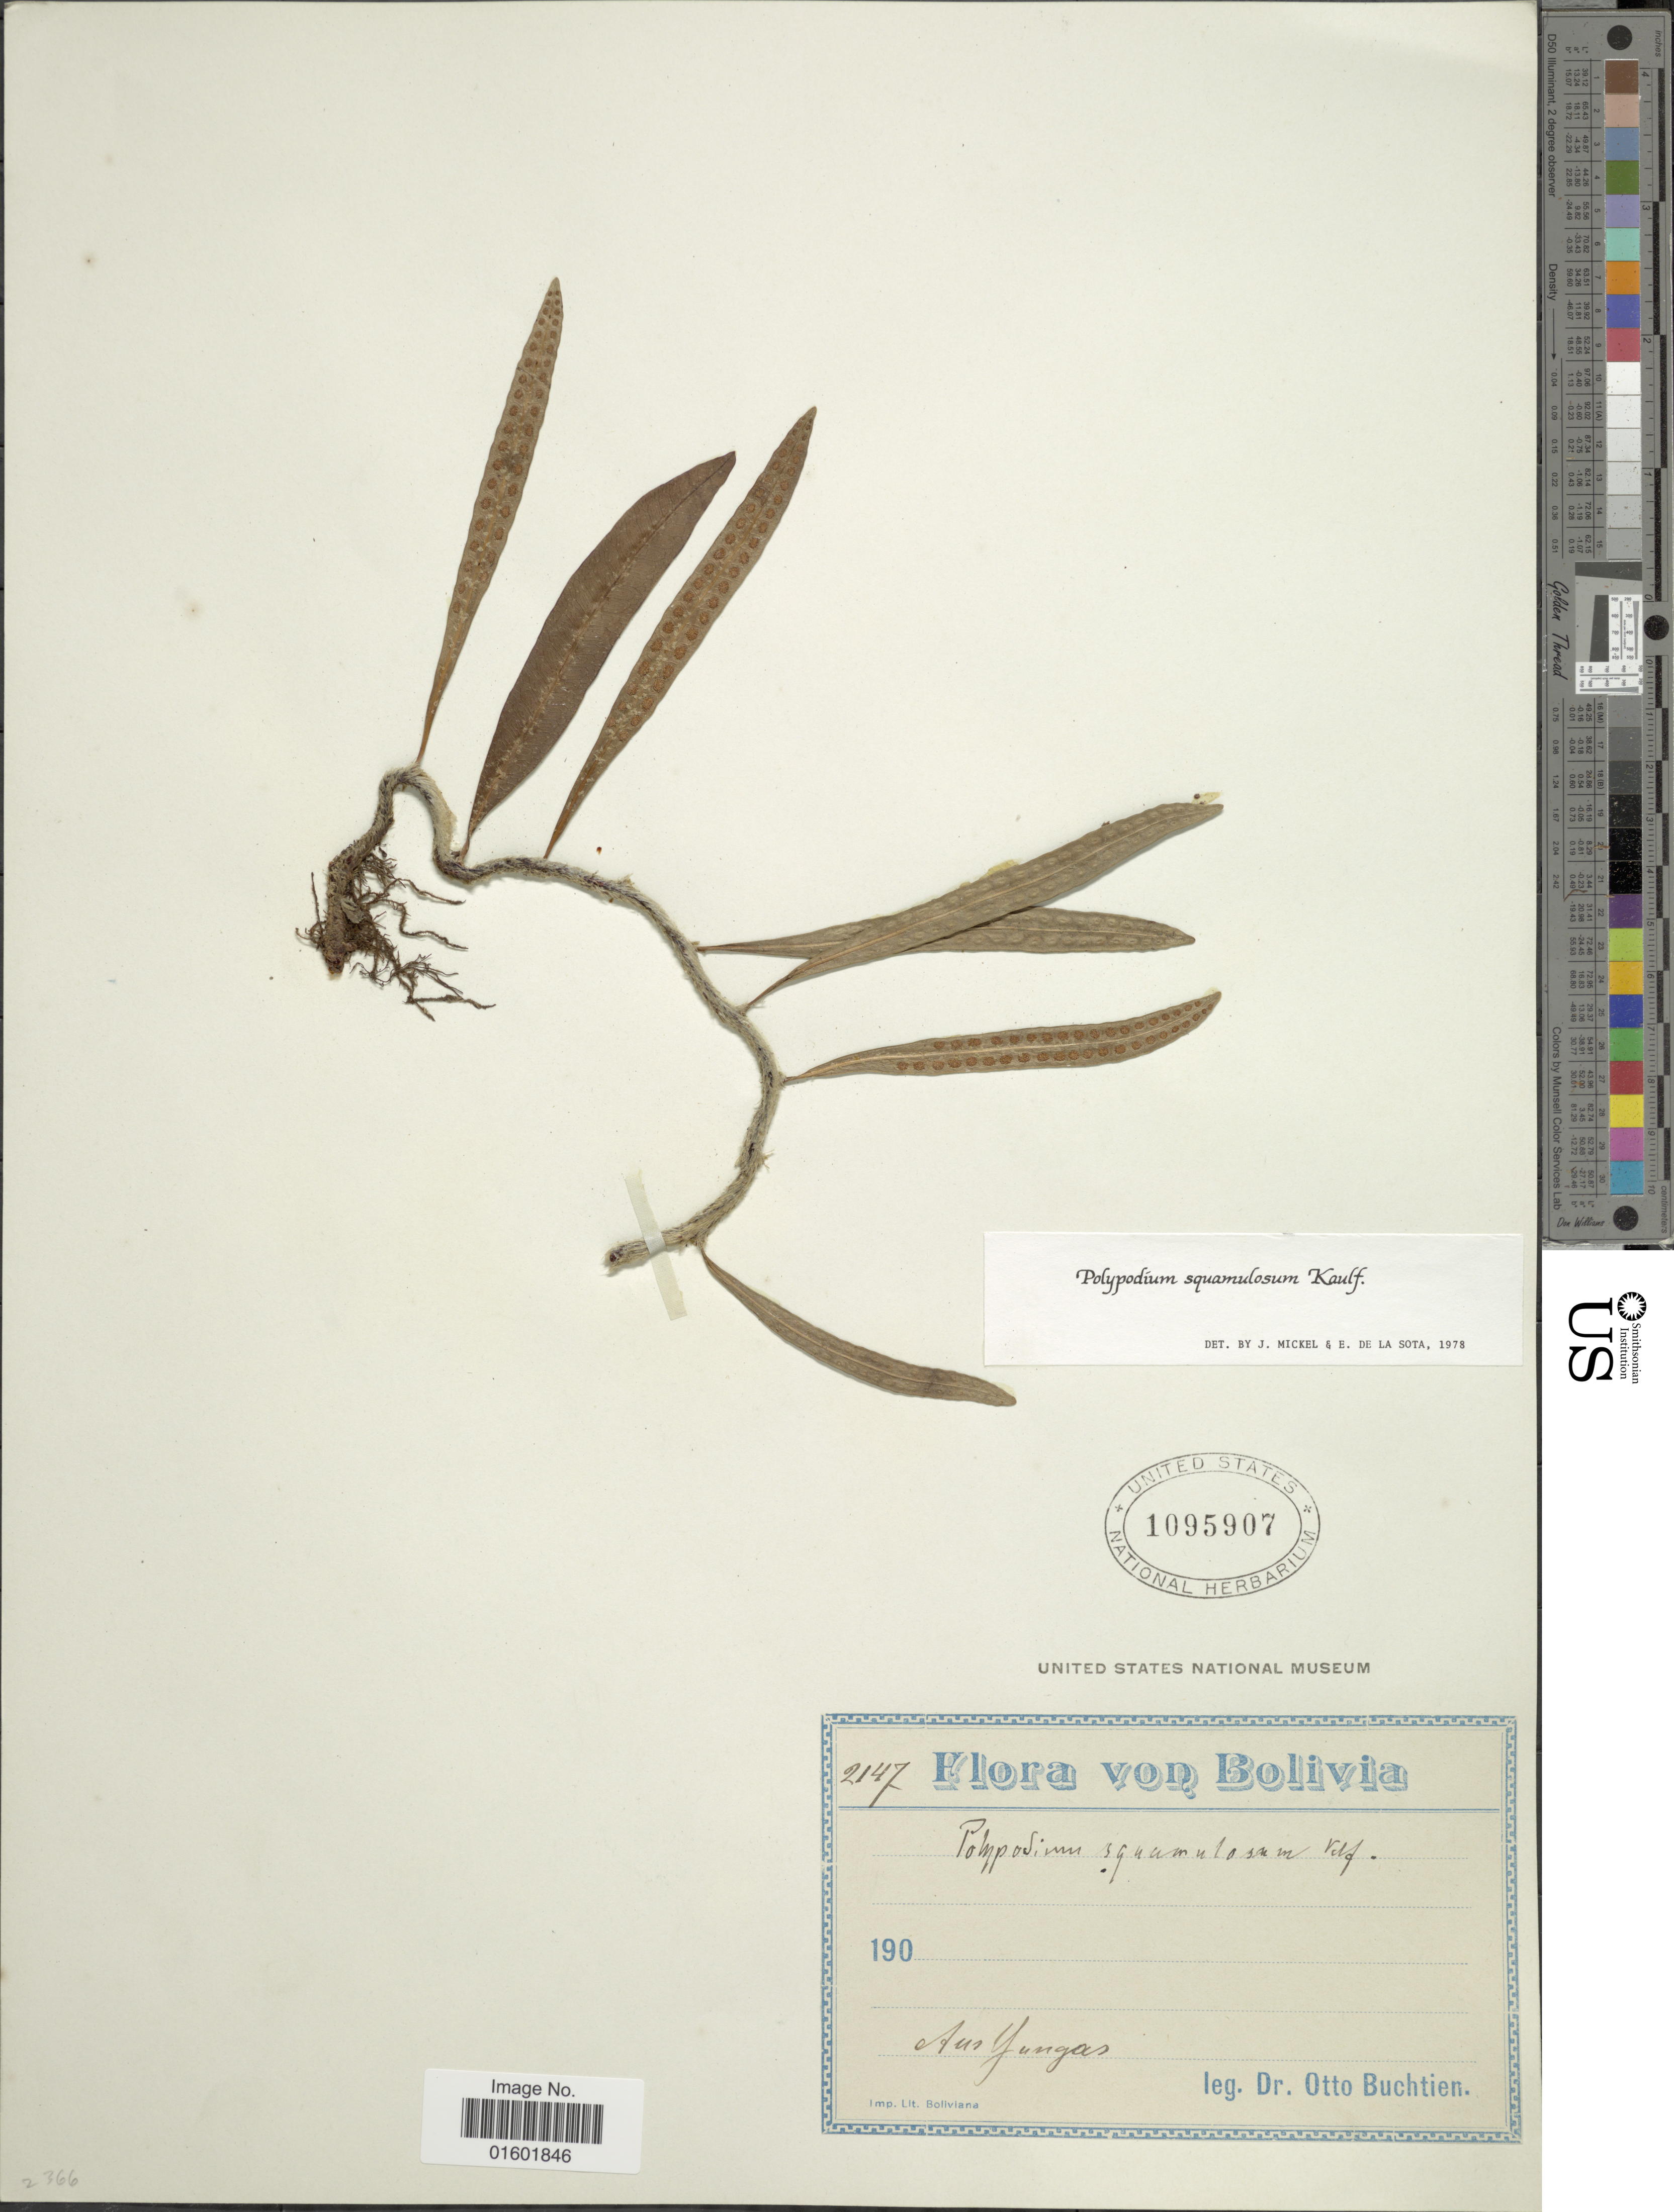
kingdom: Plantae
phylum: Tracheophyta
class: Polypodiopsida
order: Polypodiales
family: Polypodiaceae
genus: Microgramma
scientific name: Microgramma squamulosa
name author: (Kaulf.) Sota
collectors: O. Buchtien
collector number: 2147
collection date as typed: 190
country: Bolivia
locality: Aus Yungas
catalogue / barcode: US 1095907